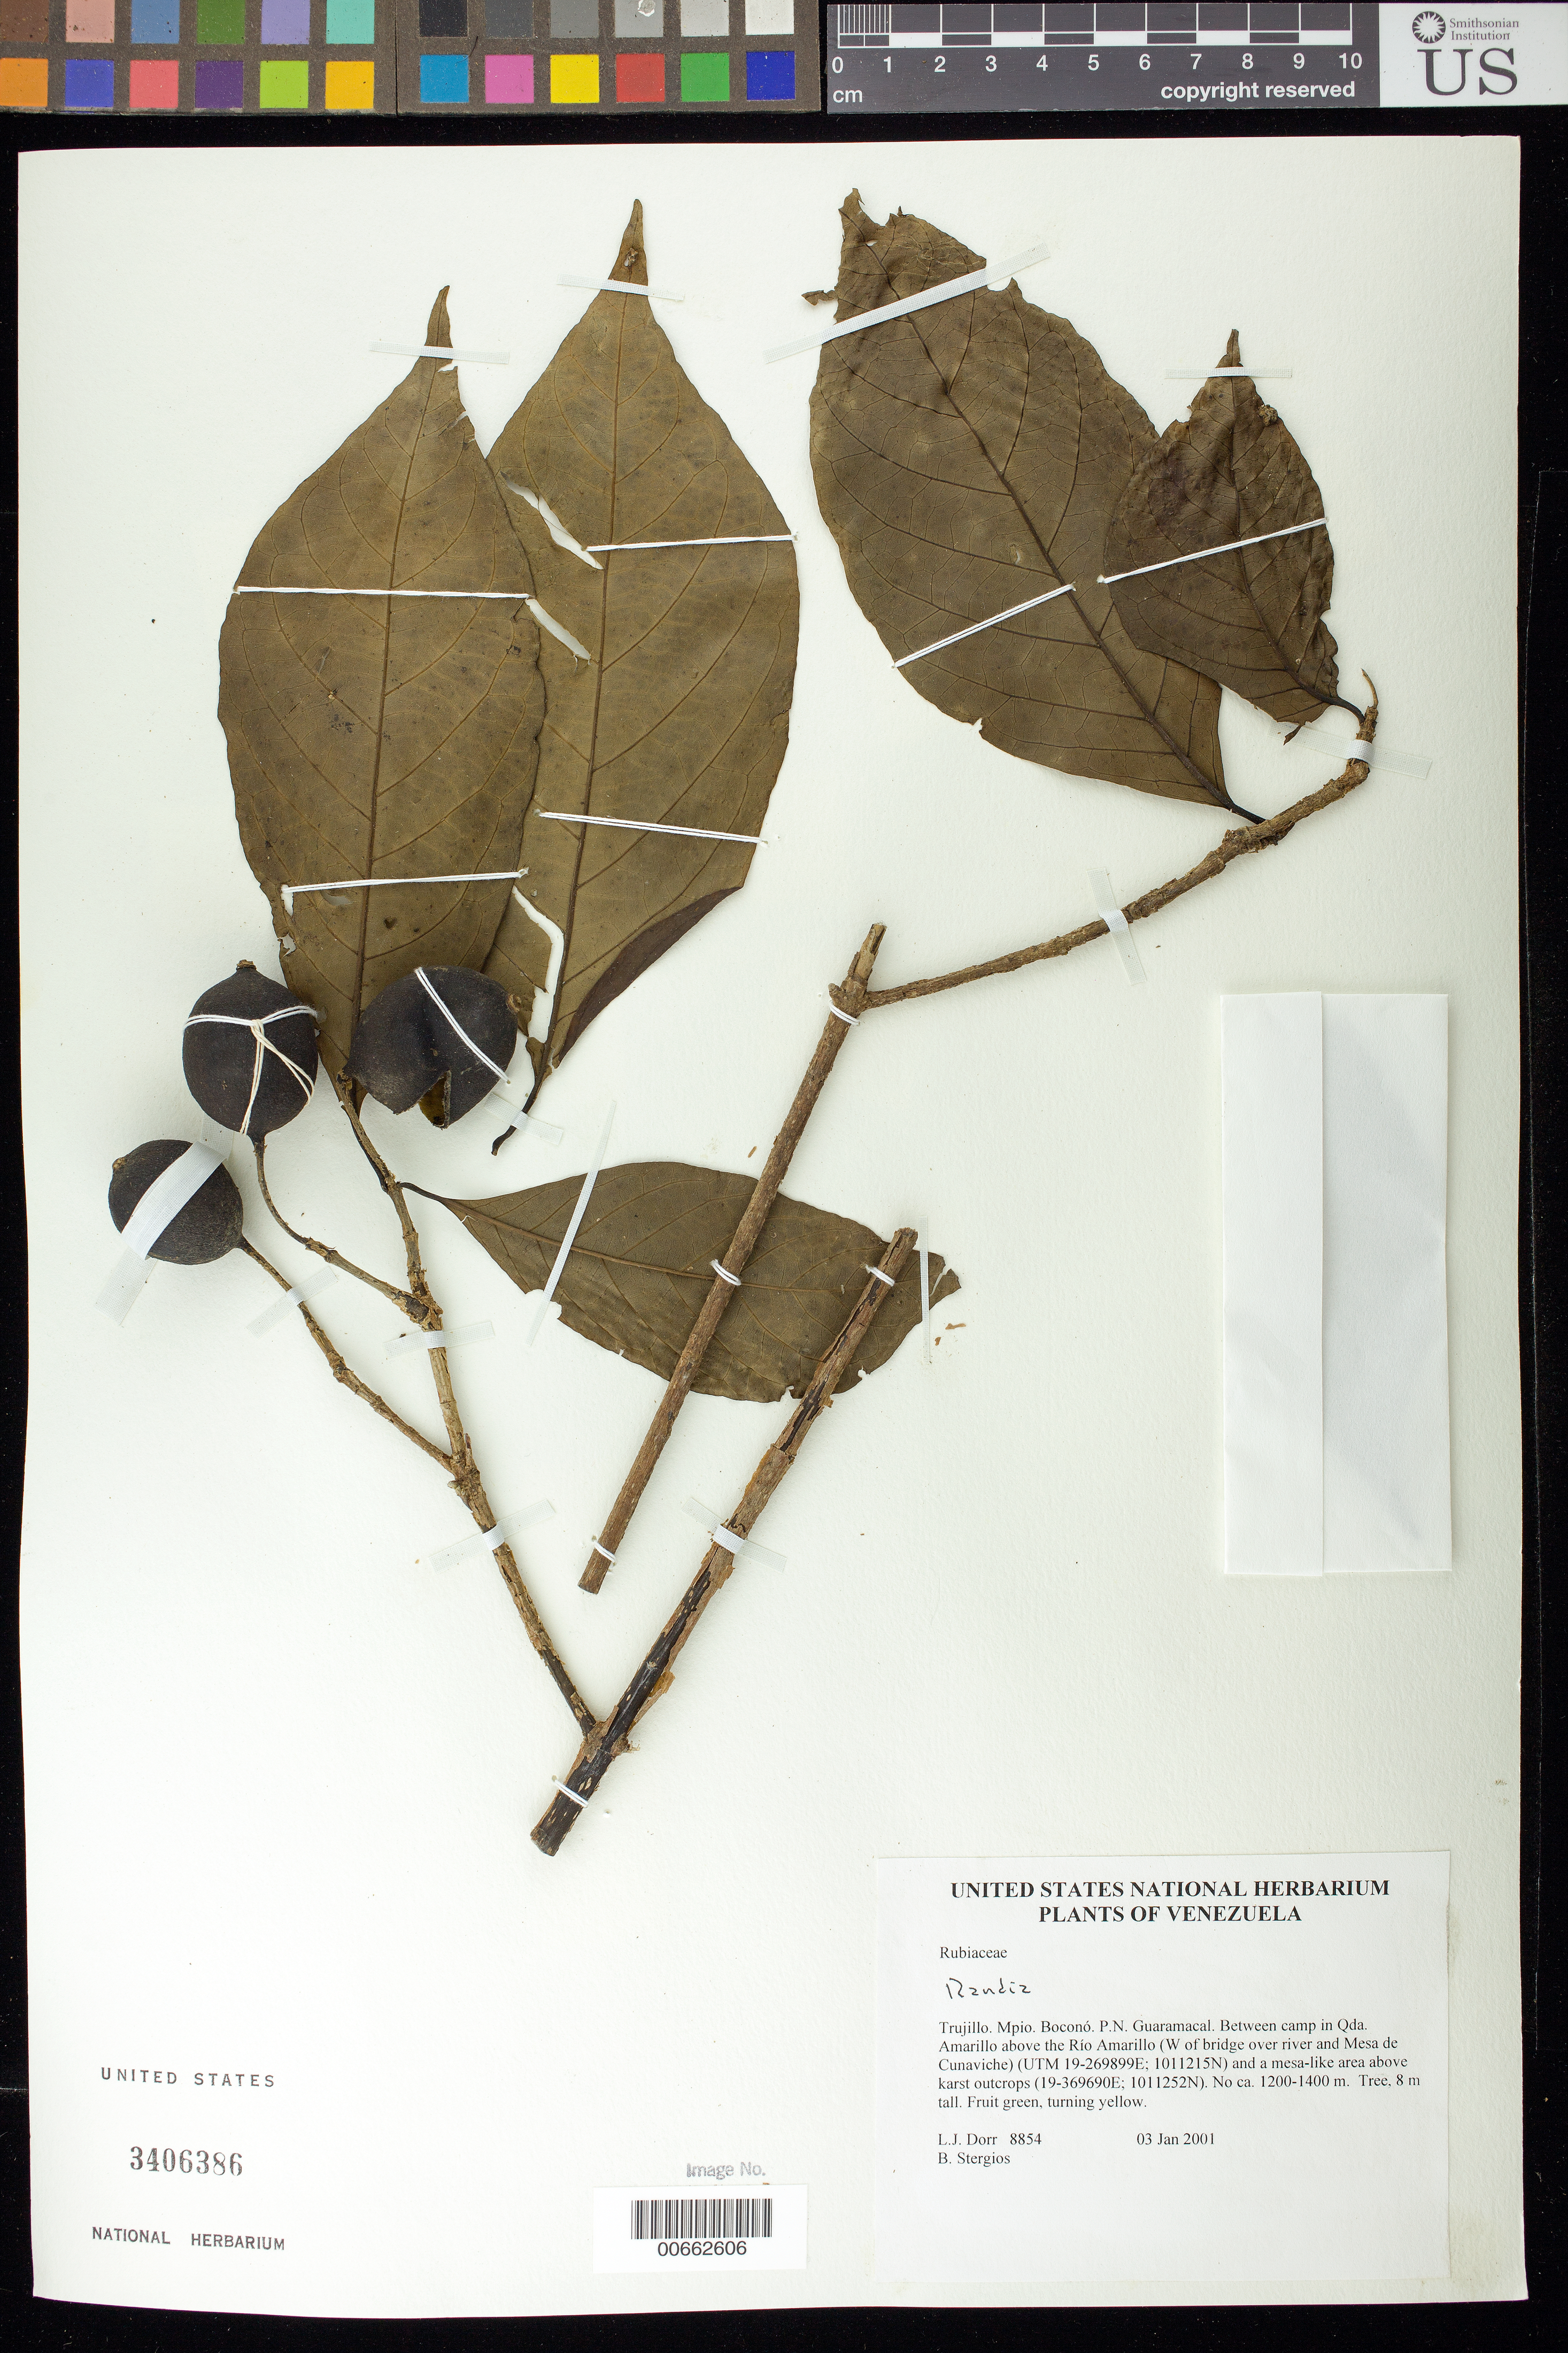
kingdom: Plantae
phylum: Tracheophyta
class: Magnoliopsida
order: Gentianales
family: Rubiaceae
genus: Randia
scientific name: Randia sp.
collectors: L. J. Dorr & B. G. Stergios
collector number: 8854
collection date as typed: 03 Jan 2001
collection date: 2001-01-03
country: Venezuela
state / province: Trujillo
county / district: Boconó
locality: Parque Nacional Guaramacal. Between camp in Qda Amarillo above Río Amarillo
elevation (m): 1200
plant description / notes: MO, PORT, US, VEN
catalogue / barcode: US 3406386